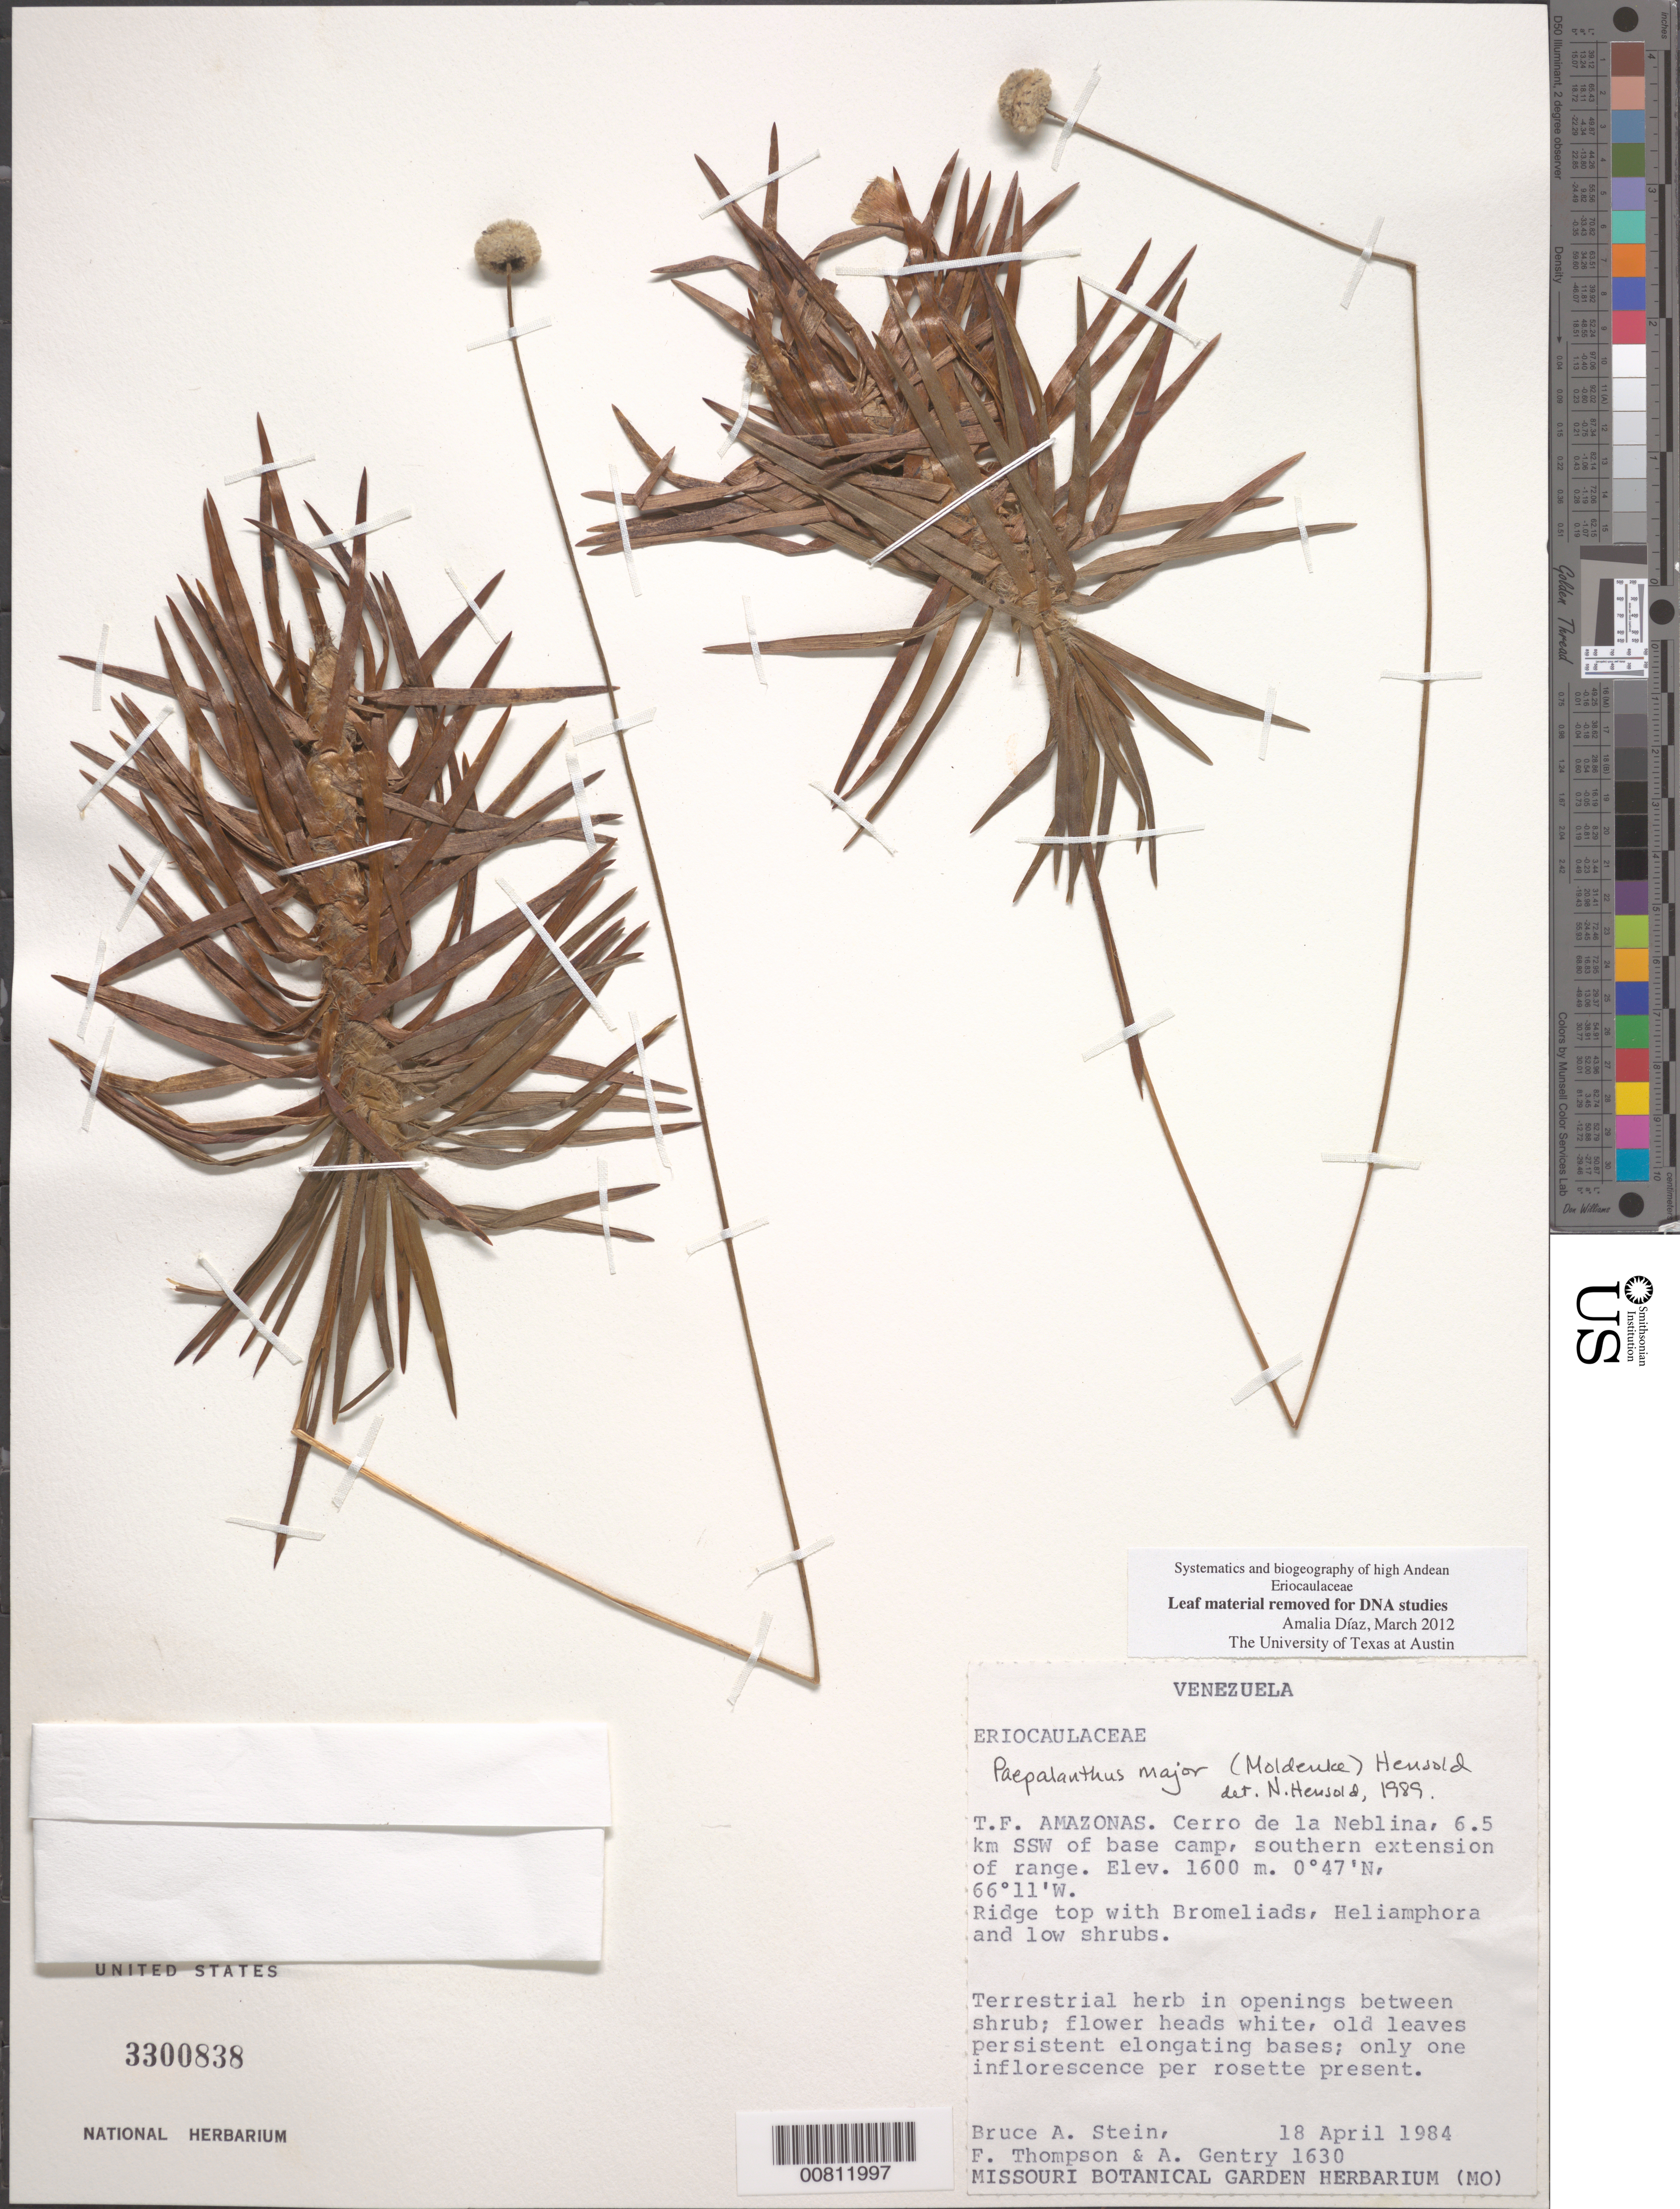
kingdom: Plantae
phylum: Tracheophyta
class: Liliopsida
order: Poales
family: Eriocaulaceae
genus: Paepalanthus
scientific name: Paepalanthus major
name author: (Moldenke) Hensold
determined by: Hensold, N.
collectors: B. A. Stein, F. Thompson & A. H. Gentry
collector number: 1630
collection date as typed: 18-Apr-84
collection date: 1984-04-18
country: Venezuela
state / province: Amazonas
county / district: Río Negro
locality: Cerro de la Neblina, 6.5 km SSW of base camp, southern extension of range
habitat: Ridge top; with Bromeliads, Hekiamphora and low shrubs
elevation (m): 1600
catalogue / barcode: US 3300838